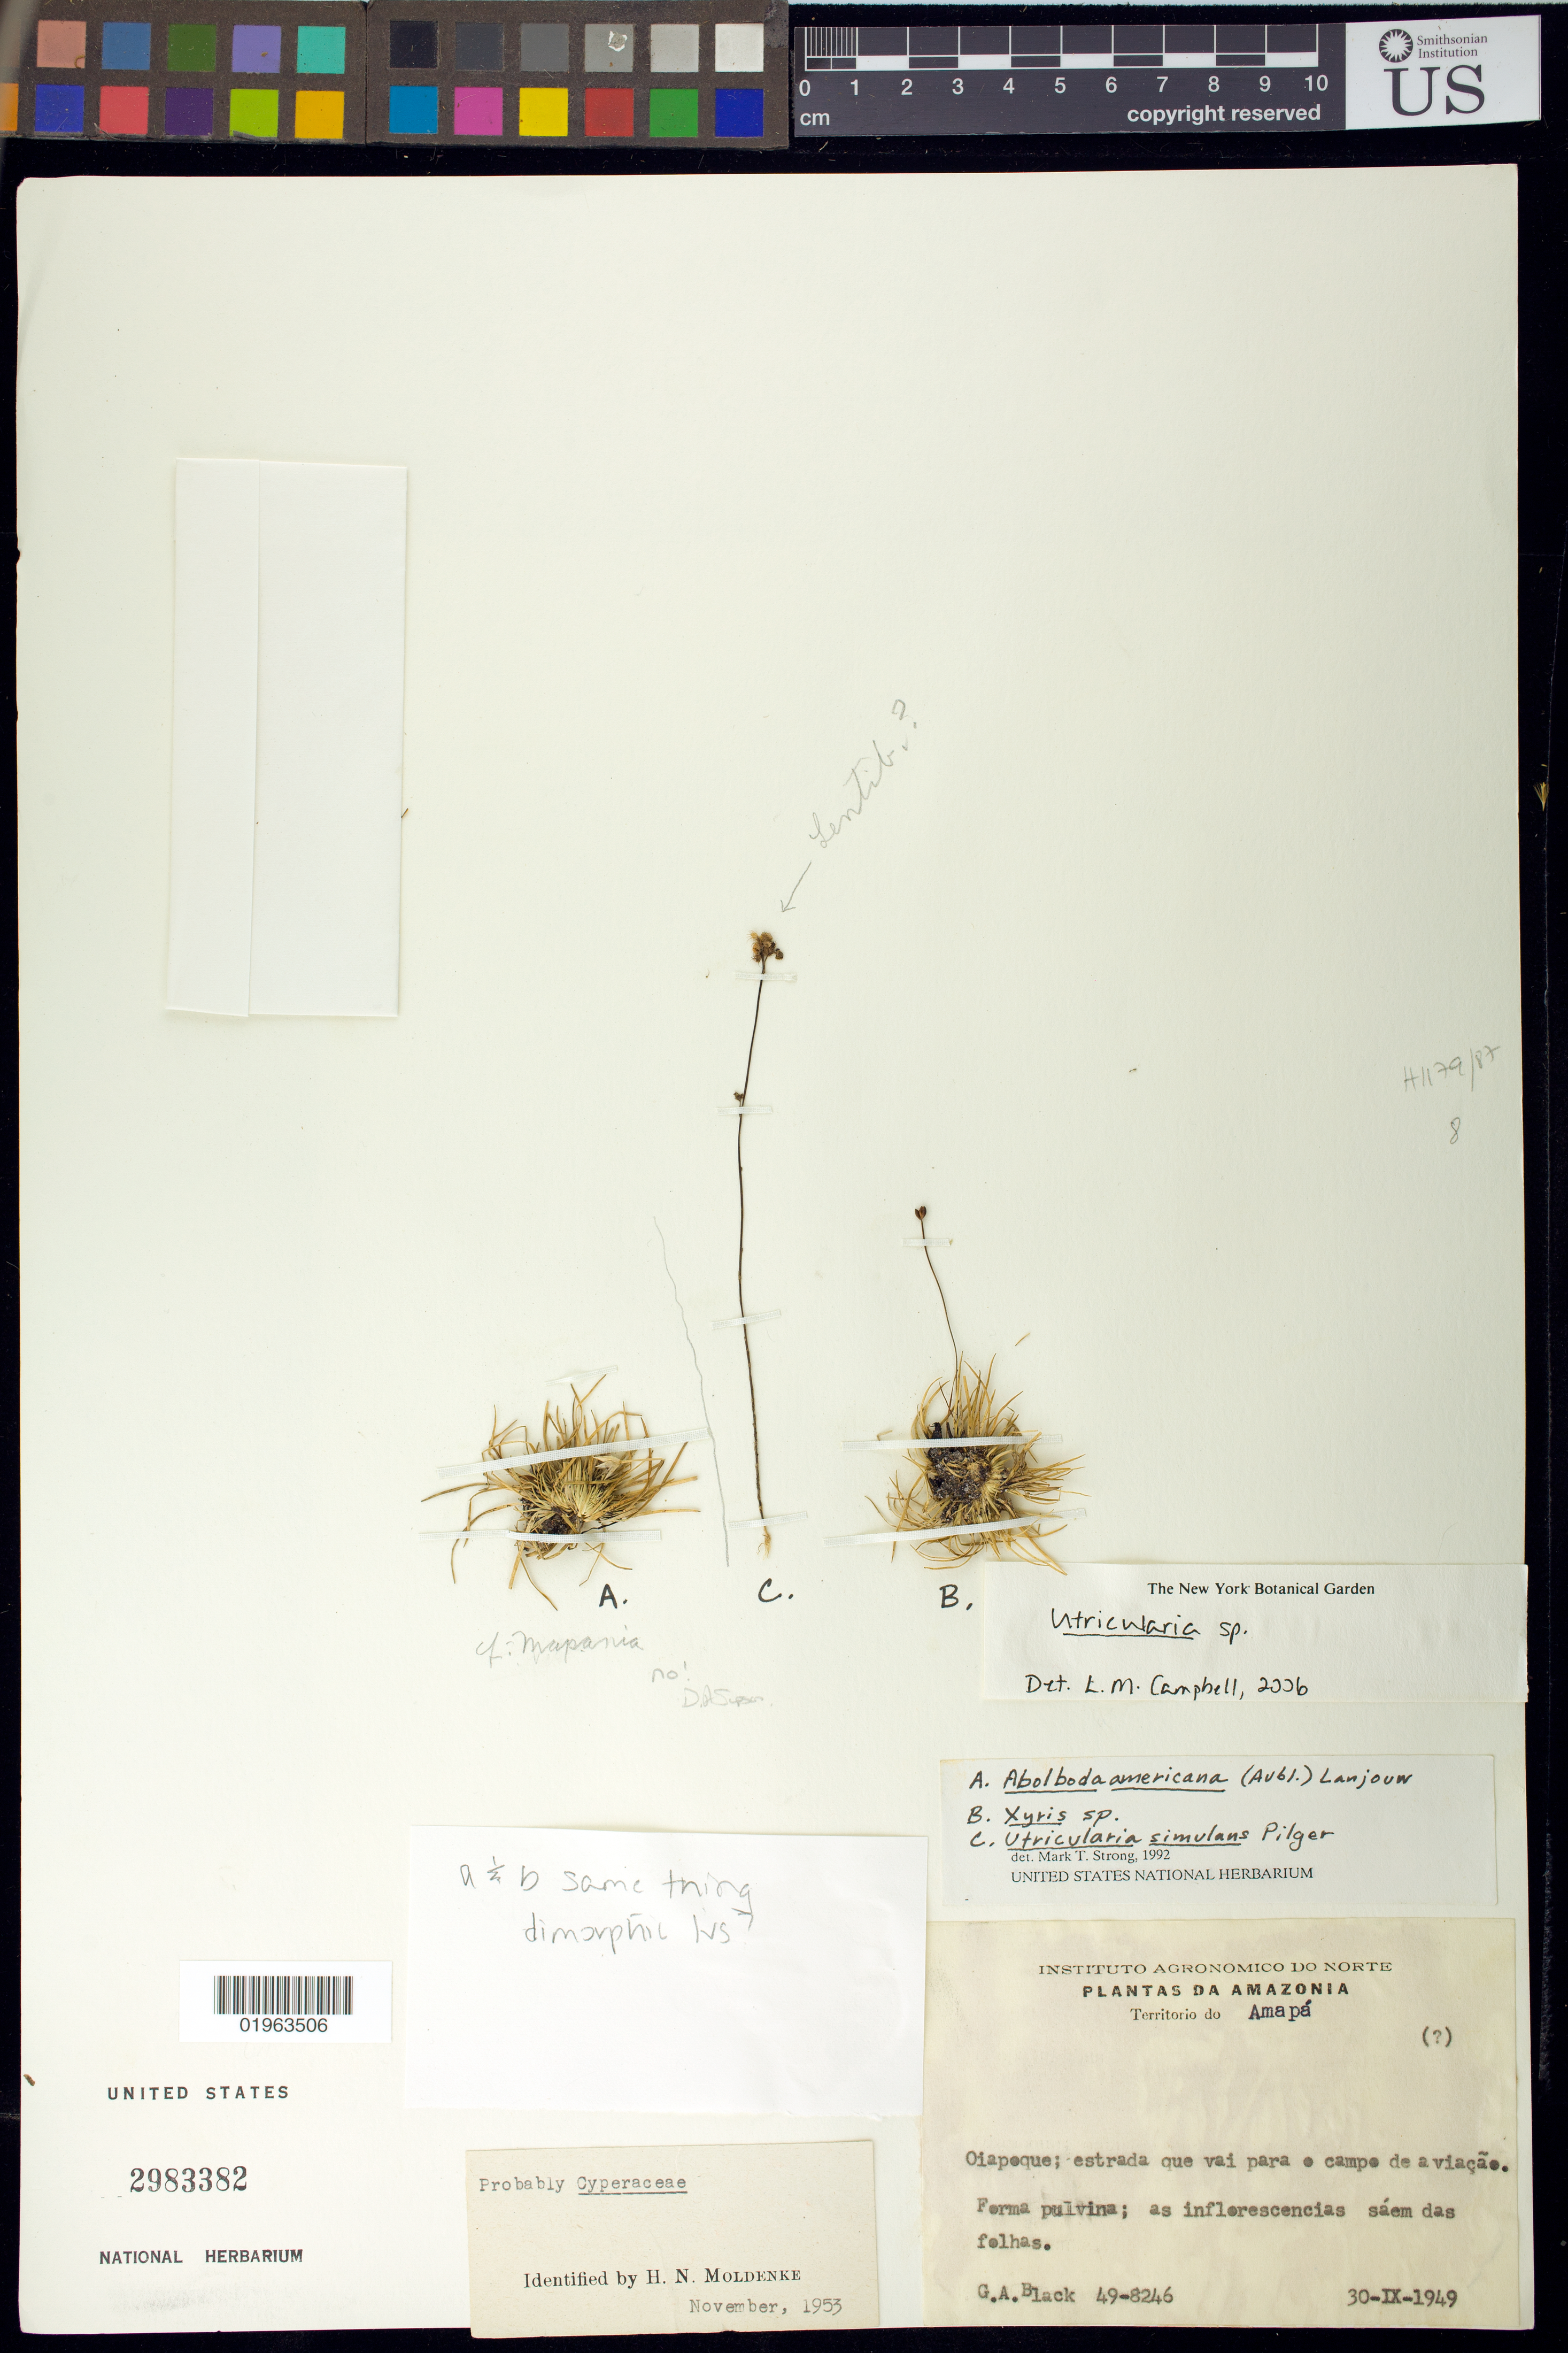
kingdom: Plantae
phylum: Tracheophyta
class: Magnoliopsida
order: Lamiales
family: Lentibulariaceae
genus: Utricularia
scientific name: Utricularia simulans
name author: Pilg.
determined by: Strong, Mark T., (BOT), Smithsonian Institution - National Museum of Natural History (UNITED STATES)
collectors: G. A. Black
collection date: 1949-09-30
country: Brazil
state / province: Amapá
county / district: Oiapoque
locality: Estrada que vai para o campo de aviação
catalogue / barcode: US 2983382